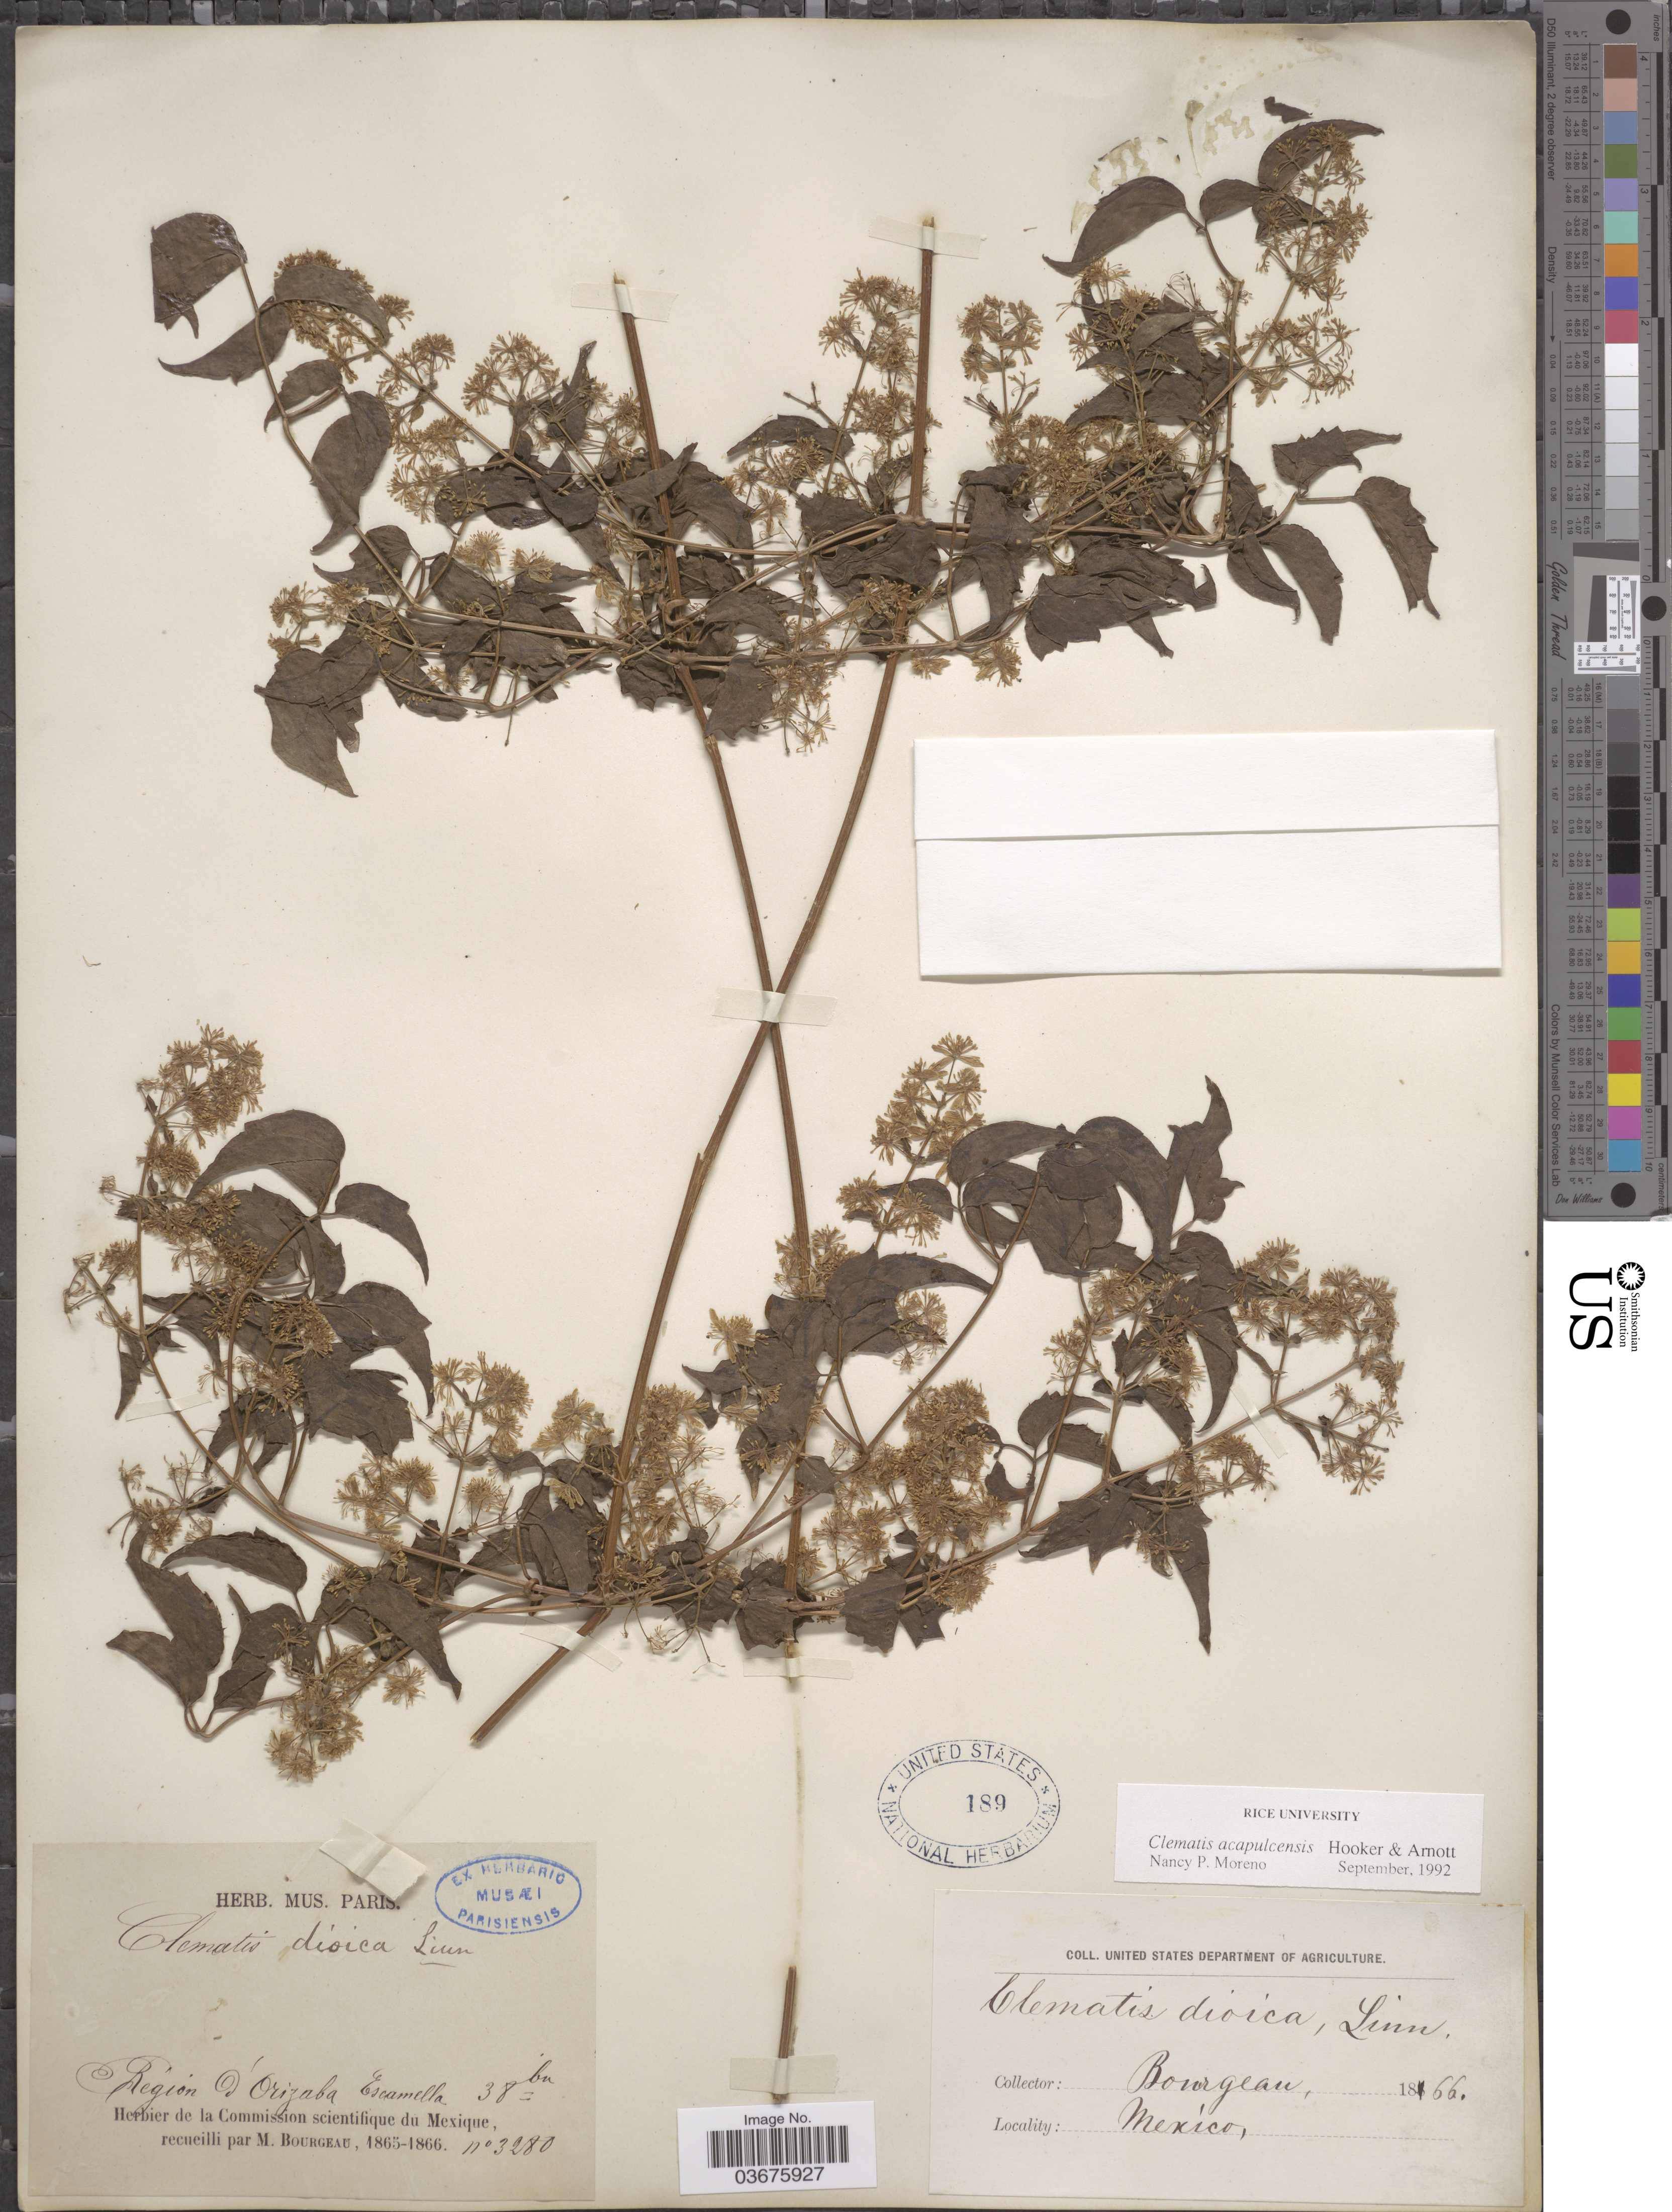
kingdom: Plantae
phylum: Tracheophyta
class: Magnoliopsida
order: Ranunculales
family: Ranunculaceae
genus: Clematis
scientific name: Clematis acapulcensis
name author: Hook. & Arn.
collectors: M. Borgeau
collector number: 3280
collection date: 1866-10-03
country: Mexico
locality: Region d'Orizaba Escamella.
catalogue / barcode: US 189